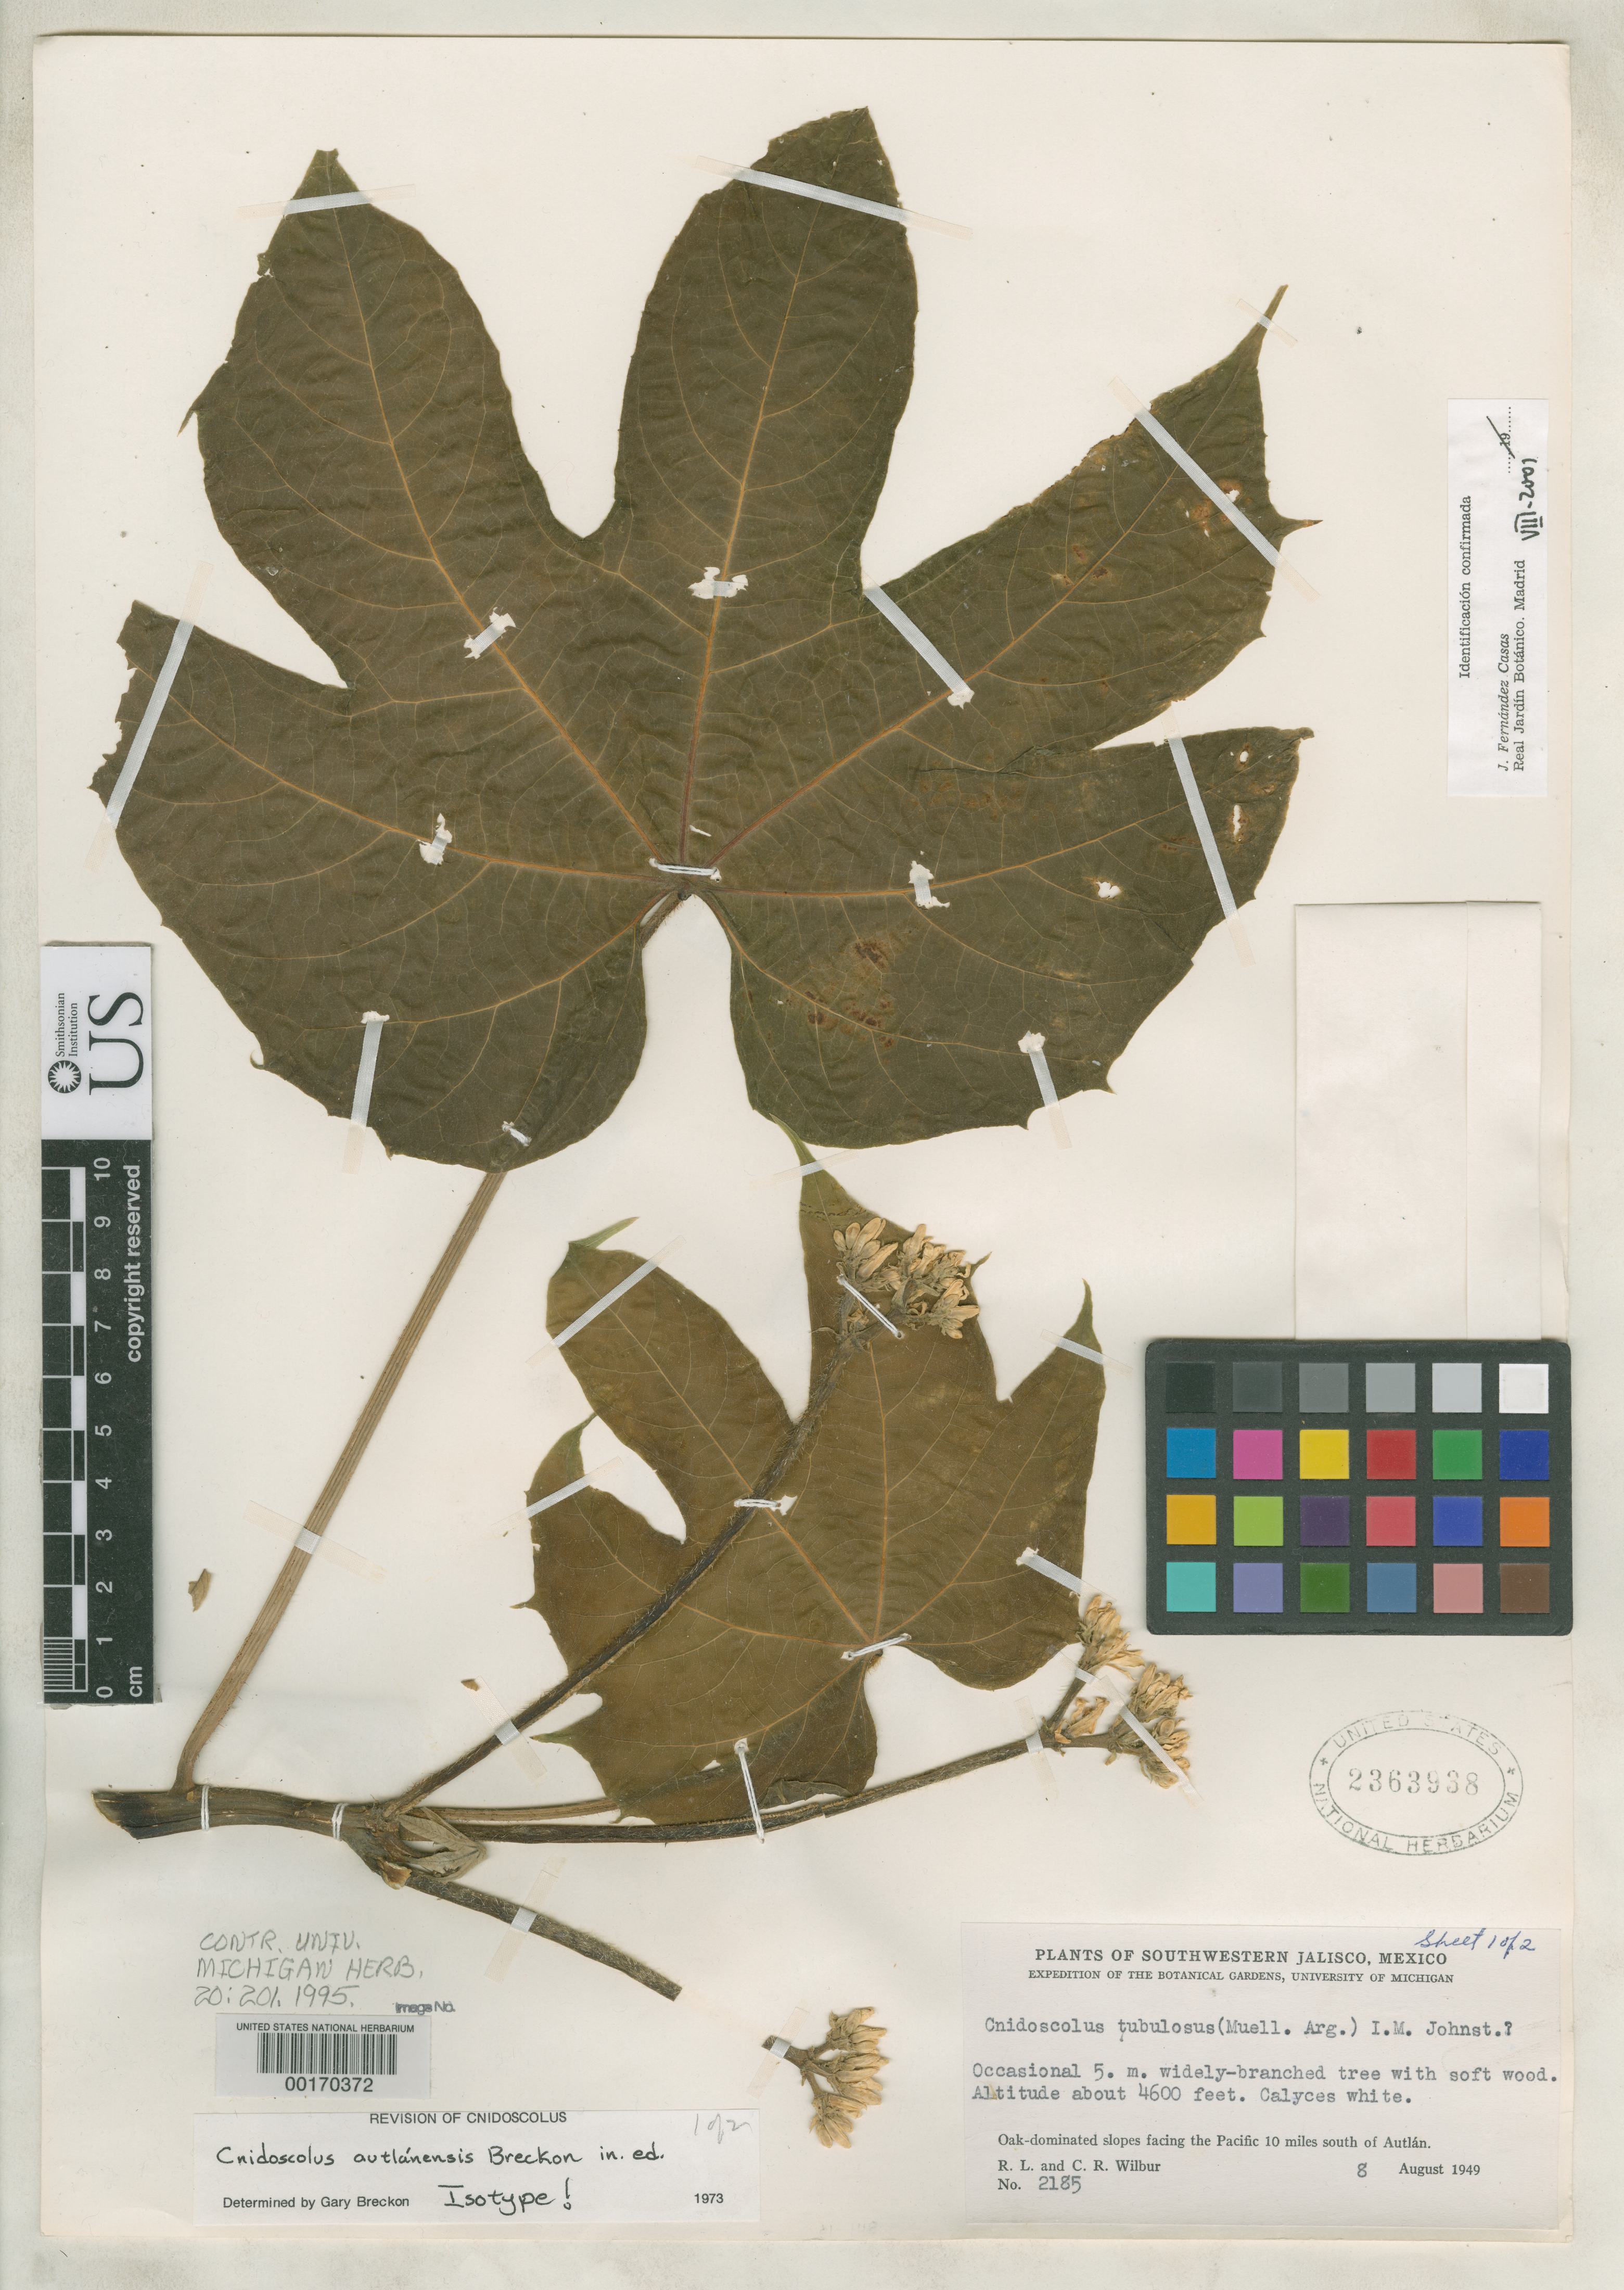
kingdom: Plantae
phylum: Tracheophyta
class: Magnoliopsida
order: Malpighiales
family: Euphorbiaceae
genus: Cnidoscolus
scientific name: Cnidoscolus autlanensis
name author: Breckon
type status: Isotype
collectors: R. L. Wilbur & C. Wilbur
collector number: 2185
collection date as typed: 08 Aug 1949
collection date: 1949-08-08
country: Mexico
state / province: Jalisco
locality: Oak dominated slope facing Pacific 10 mi S of Autlan.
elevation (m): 650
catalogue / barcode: US 2363938